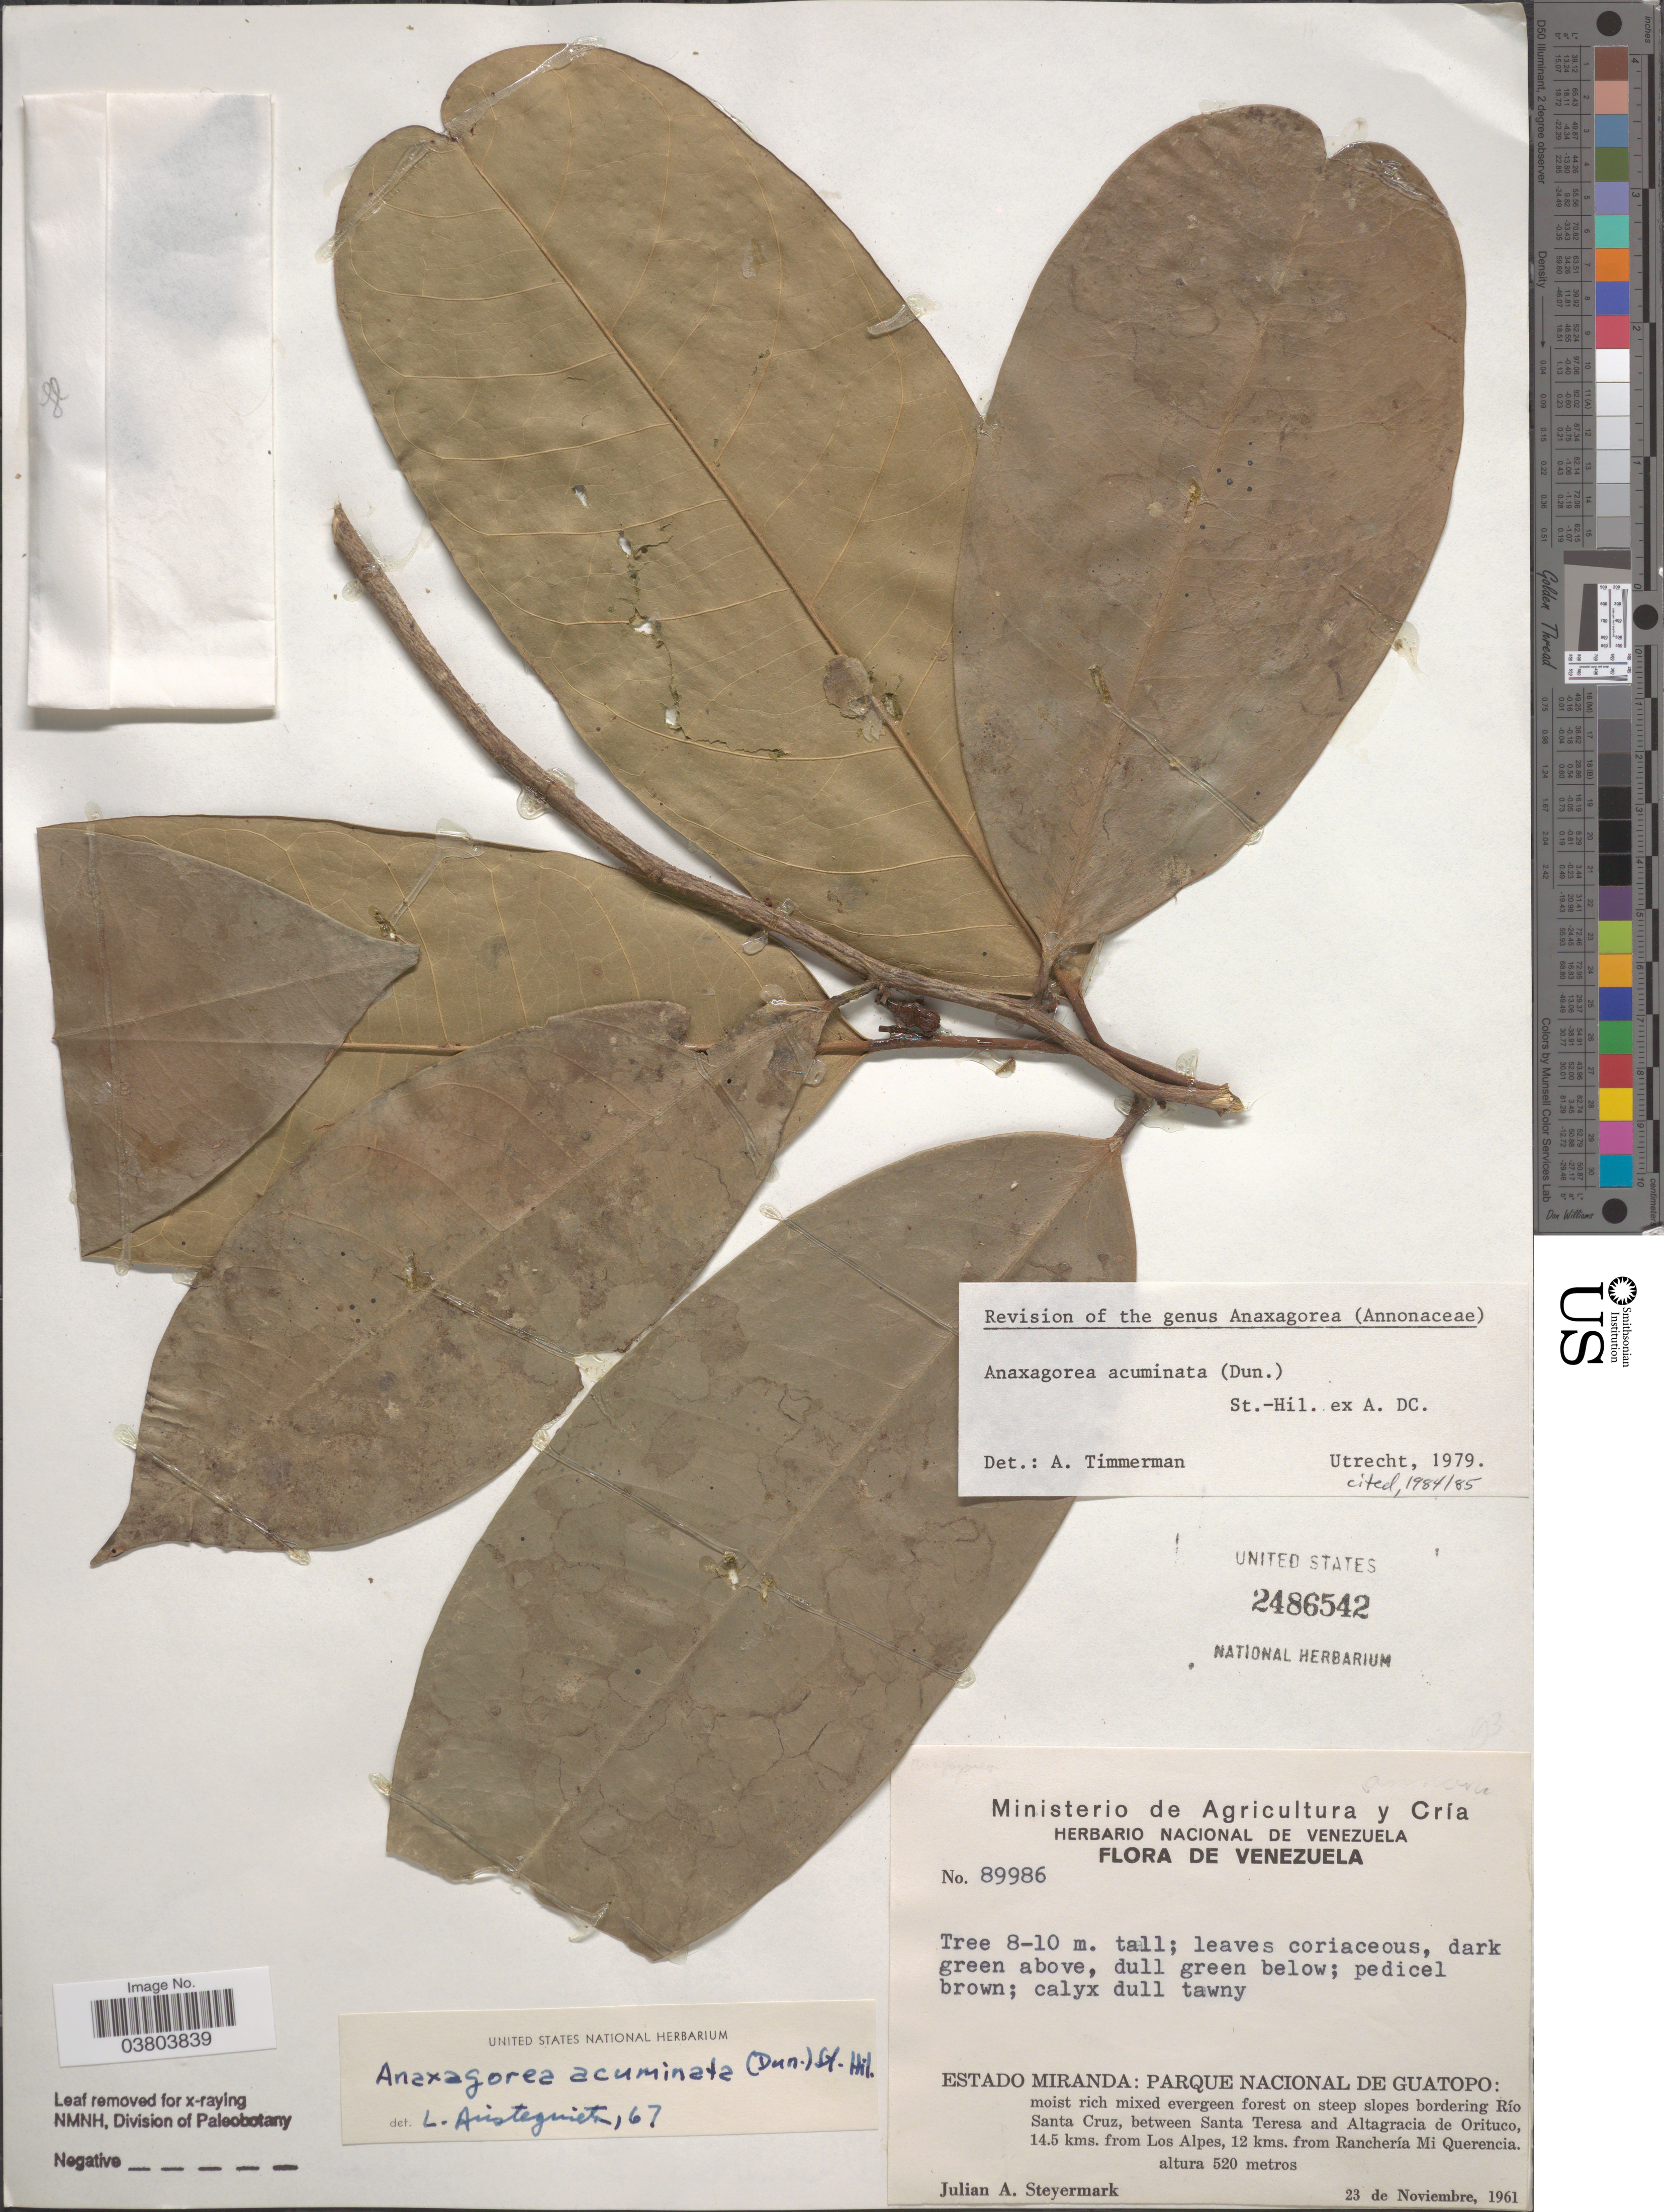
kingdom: Plantae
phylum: Tracheophyta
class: Magnoliopsida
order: Magnoliales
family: Annonaceae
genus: Anaxagorea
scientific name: Anaxagorea acuminata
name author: (Dunal) A. DC.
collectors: J. Steyermark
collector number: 89986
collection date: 1961-11-23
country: Venezuela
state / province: Miranda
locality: Parque Nacional de Guatopo: Steep slopes bordering Río Santa Cruz, between Santa Teresa and Altagracia de Orituco, 14.5 kms. from los Alpes, 12 kms. from Racnhería Mi Querencia.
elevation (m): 520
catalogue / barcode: US 2486542